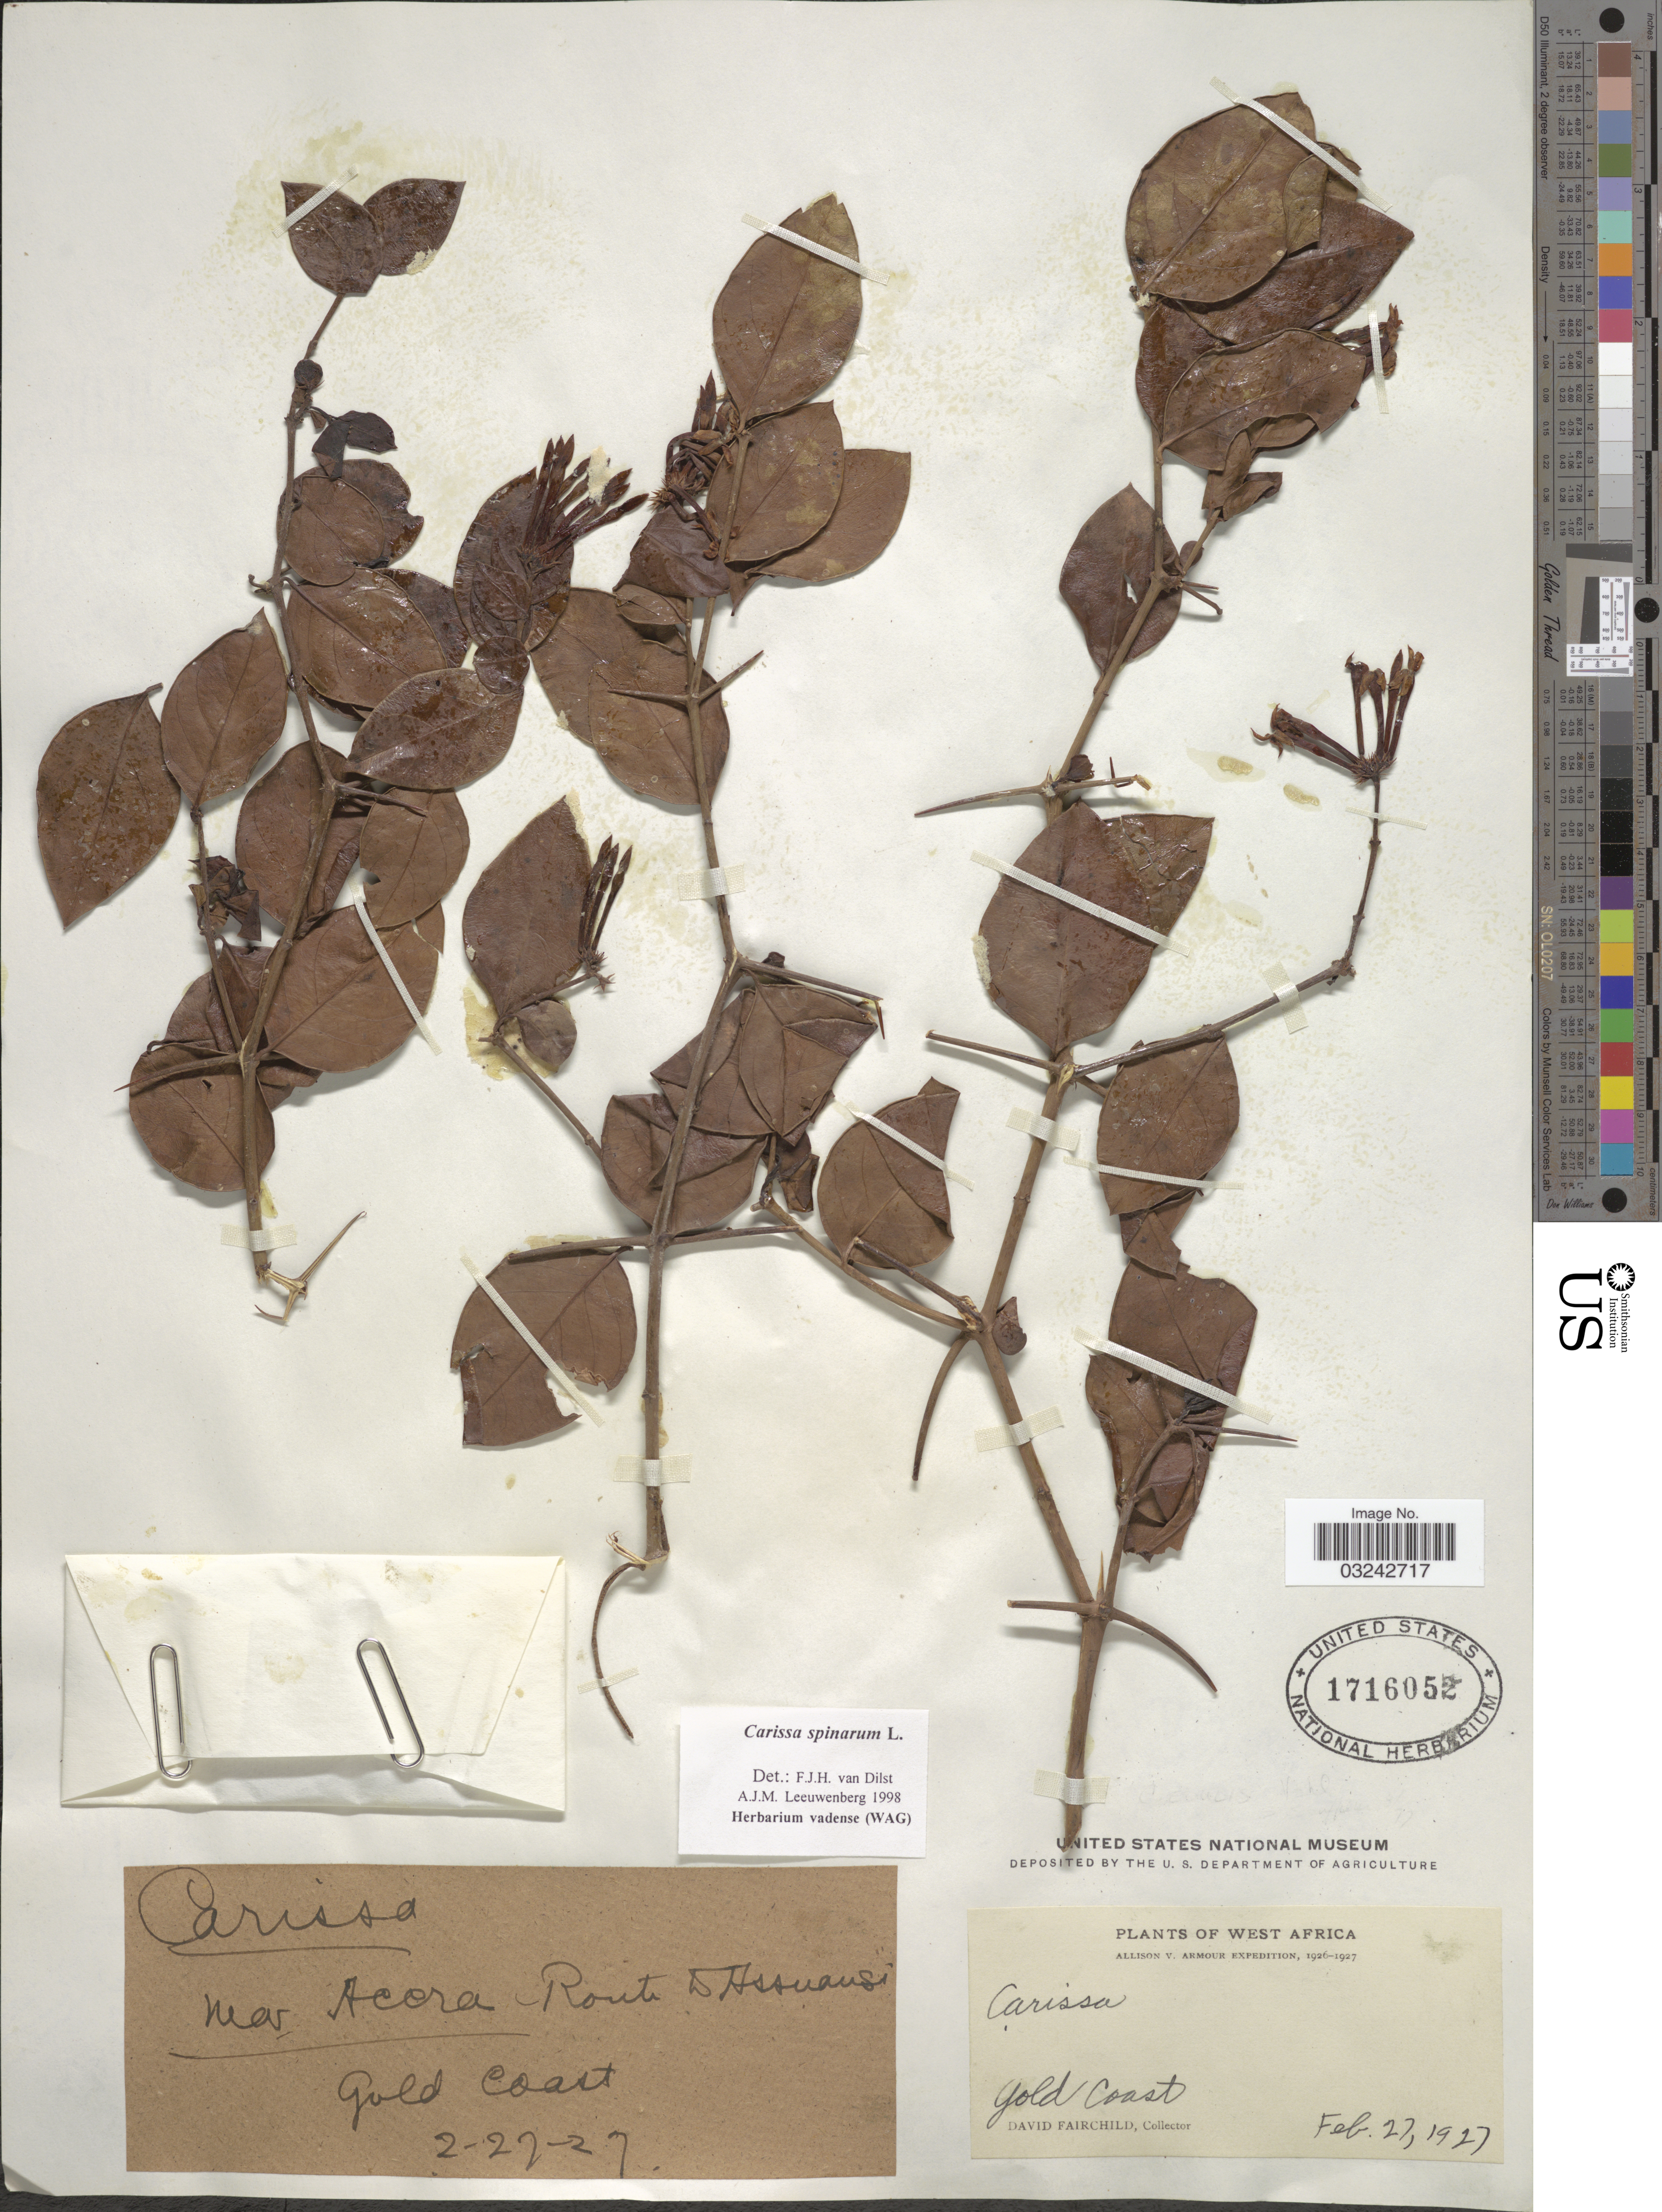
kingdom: Plantae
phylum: Tracheophyta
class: Magnoliopsida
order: Gentianales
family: Apocynaceae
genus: Carissa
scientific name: Carissa spinarum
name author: L.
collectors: D. Fairchild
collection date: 1927-02-27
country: Ghana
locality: West Africa. Gold Coast. Near Accra Route D'Hssuandi [interpreted].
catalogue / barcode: US 1716052